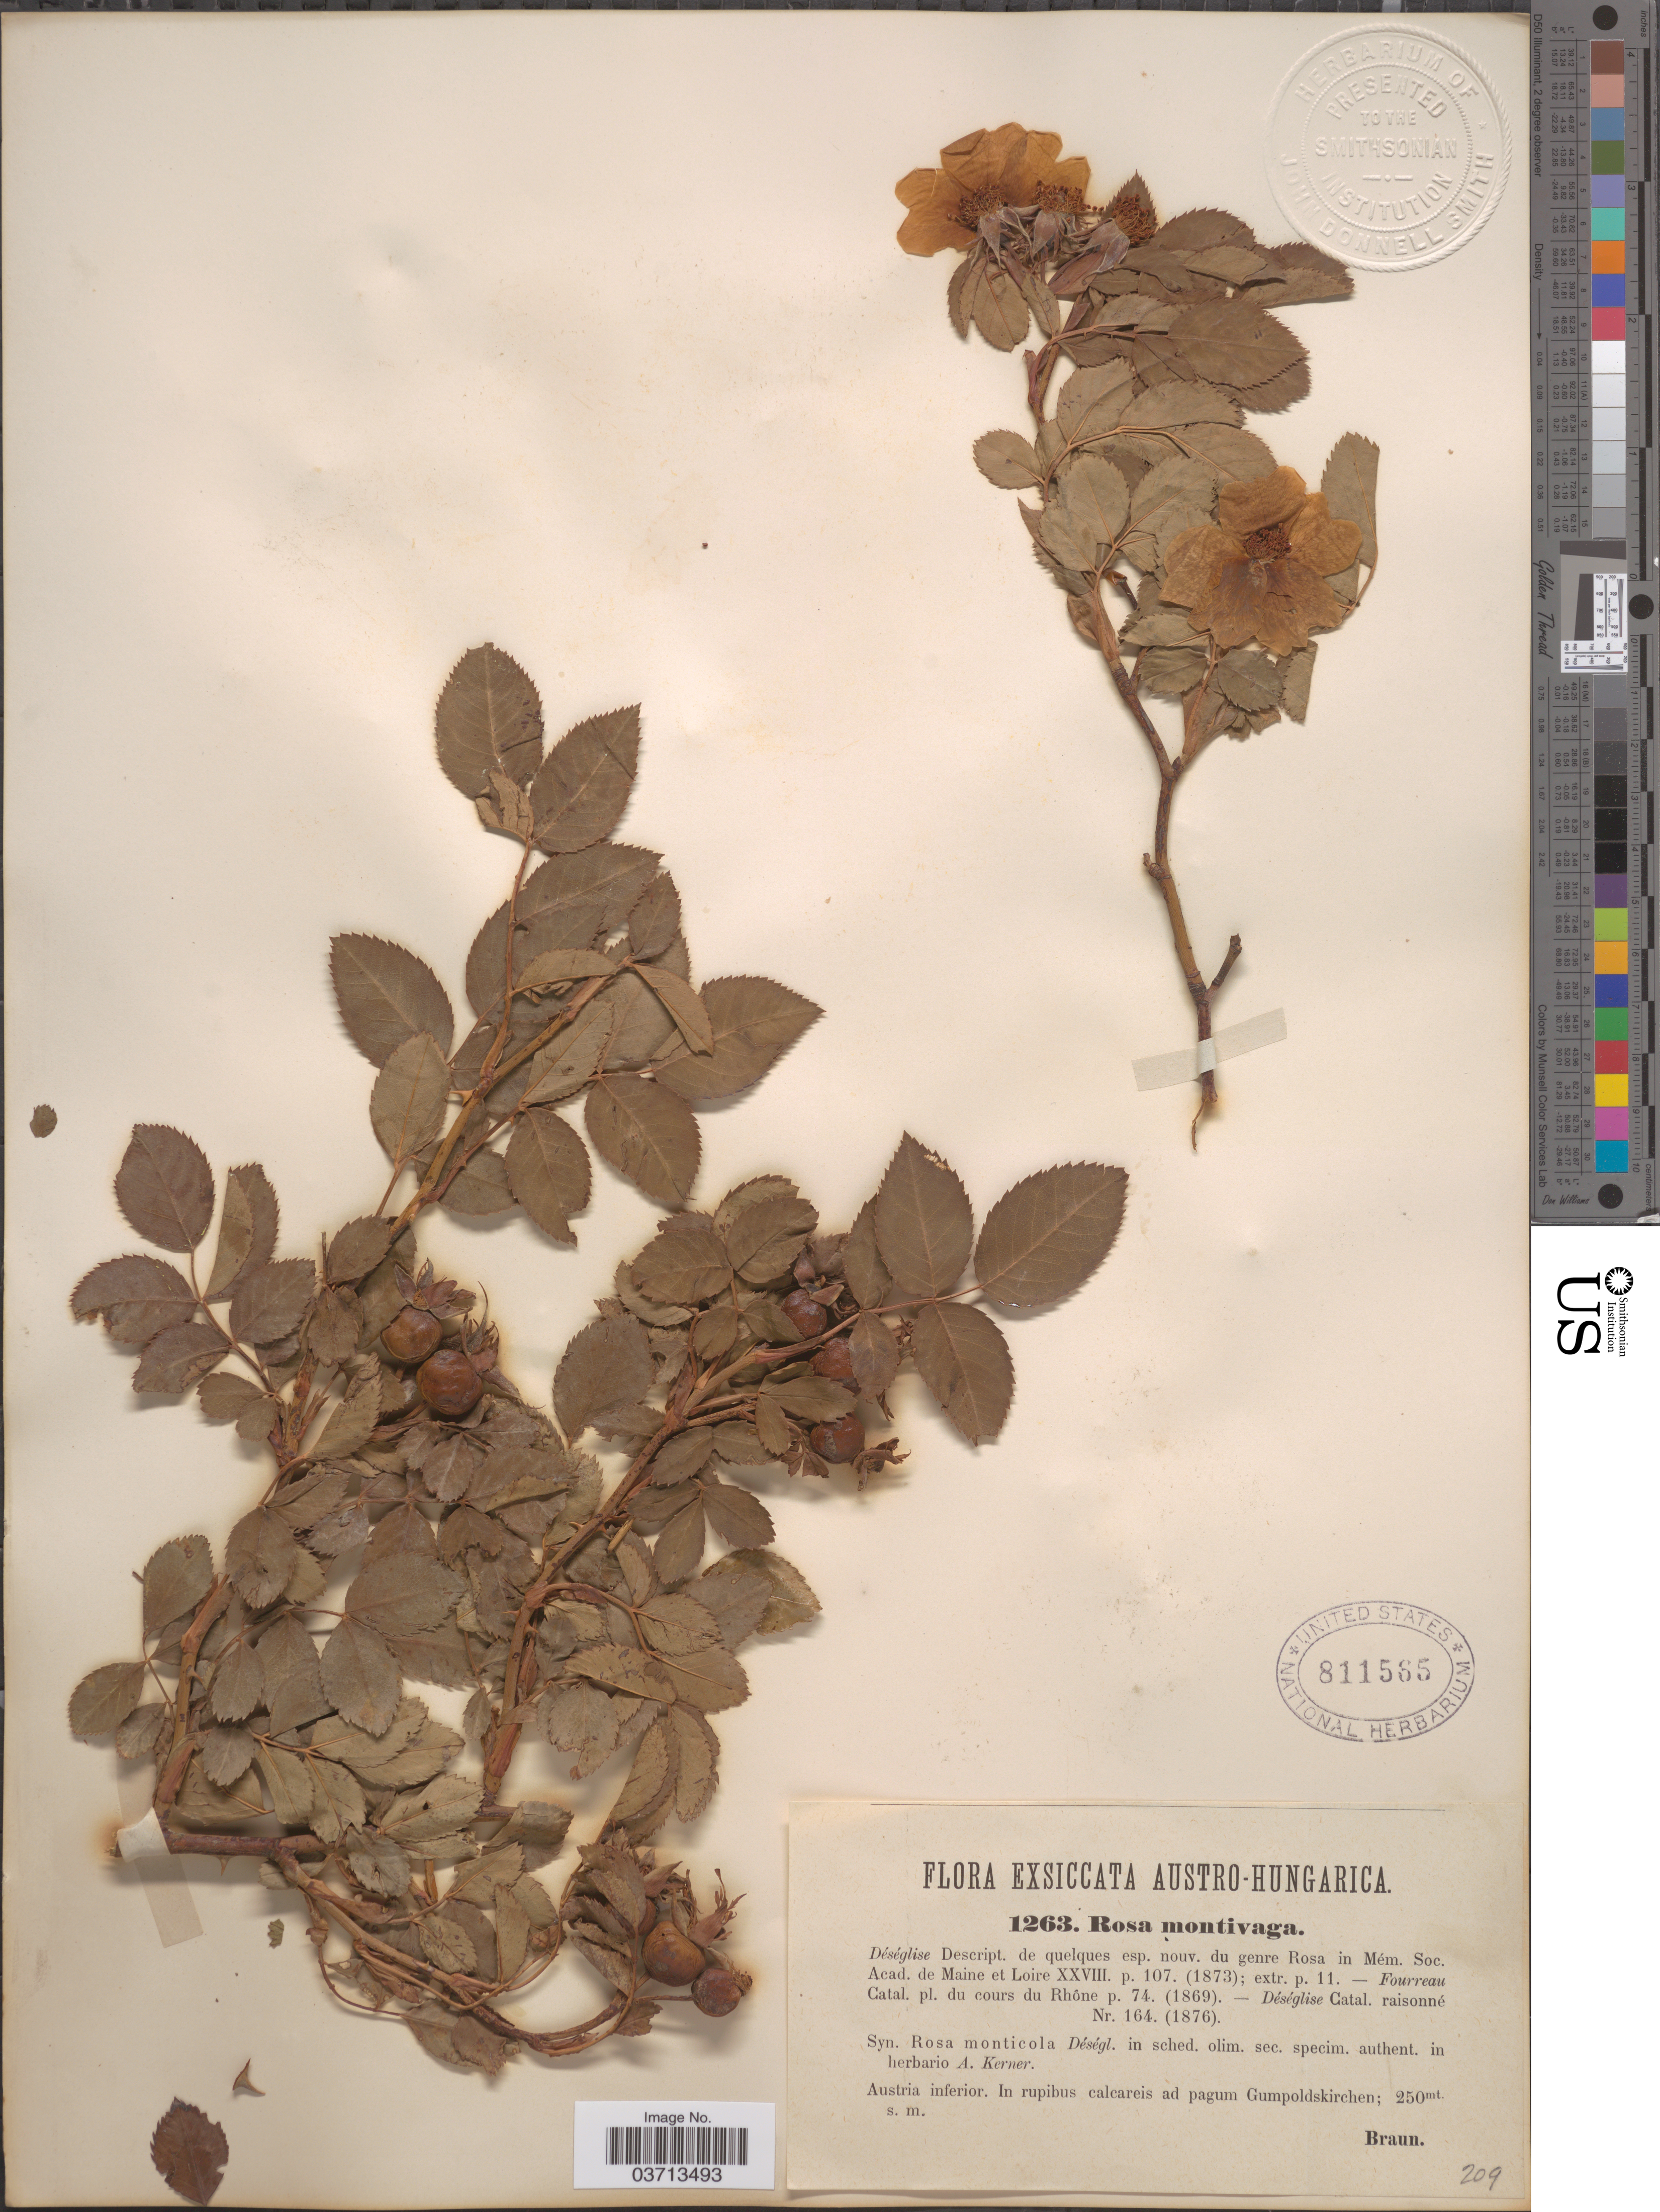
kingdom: Plantae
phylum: Tracheophyta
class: Magnoliopsida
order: Rosales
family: Rosaceae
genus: Rosa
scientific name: Rosa montivaga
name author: Déségl.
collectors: Braun, --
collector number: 1263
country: Austria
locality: Austro-Hungarica. Austria inferior. In rupibus calcareis ad pagum Gumpoldskirchen.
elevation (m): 250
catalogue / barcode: US 811565